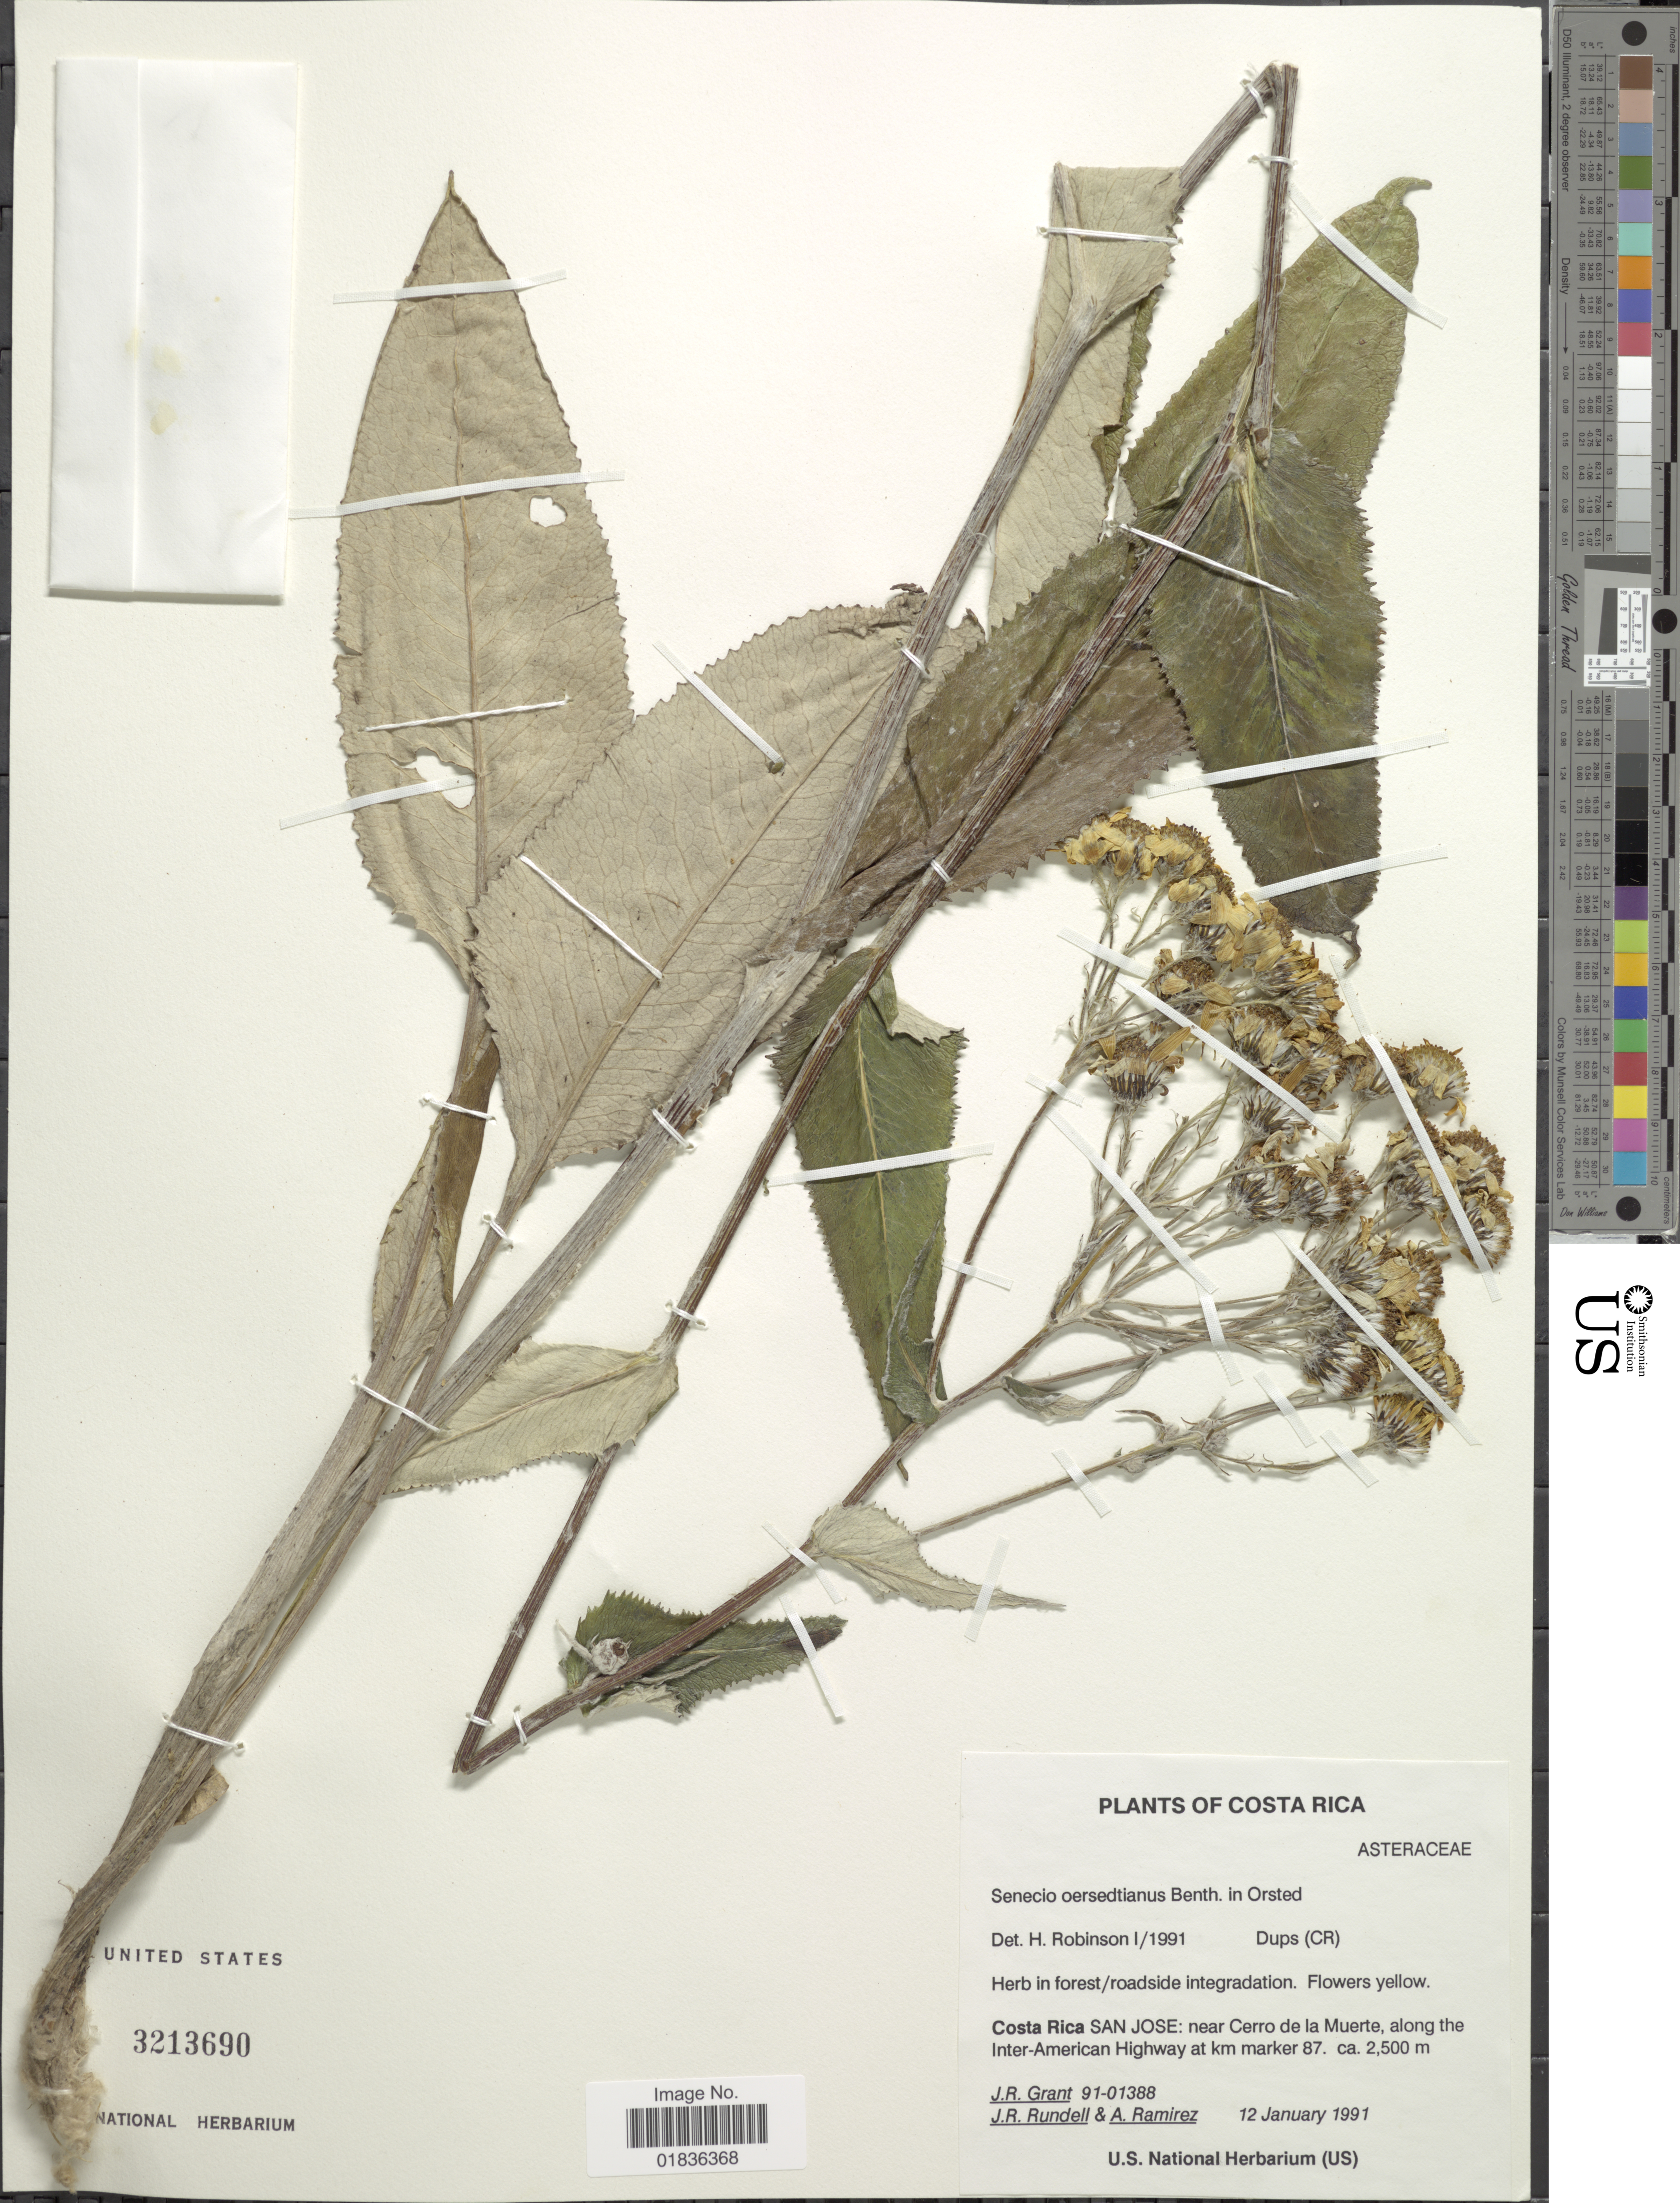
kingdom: Plantae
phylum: Tracheophyta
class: Magnoliopsida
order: Asterales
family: Asteraceae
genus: Senecio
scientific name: Senecio oerstedianus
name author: Benth.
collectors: J. R. Grant, J. R. Rundell & A. Ramirez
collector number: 91-01388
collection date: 1991-01-12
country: Costa Rica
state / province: San José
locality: Near Cerro de la Muerte, along the Inter-American Highway at km marker 87, roadside integradation.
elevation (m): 2500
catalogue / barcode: US 3213690